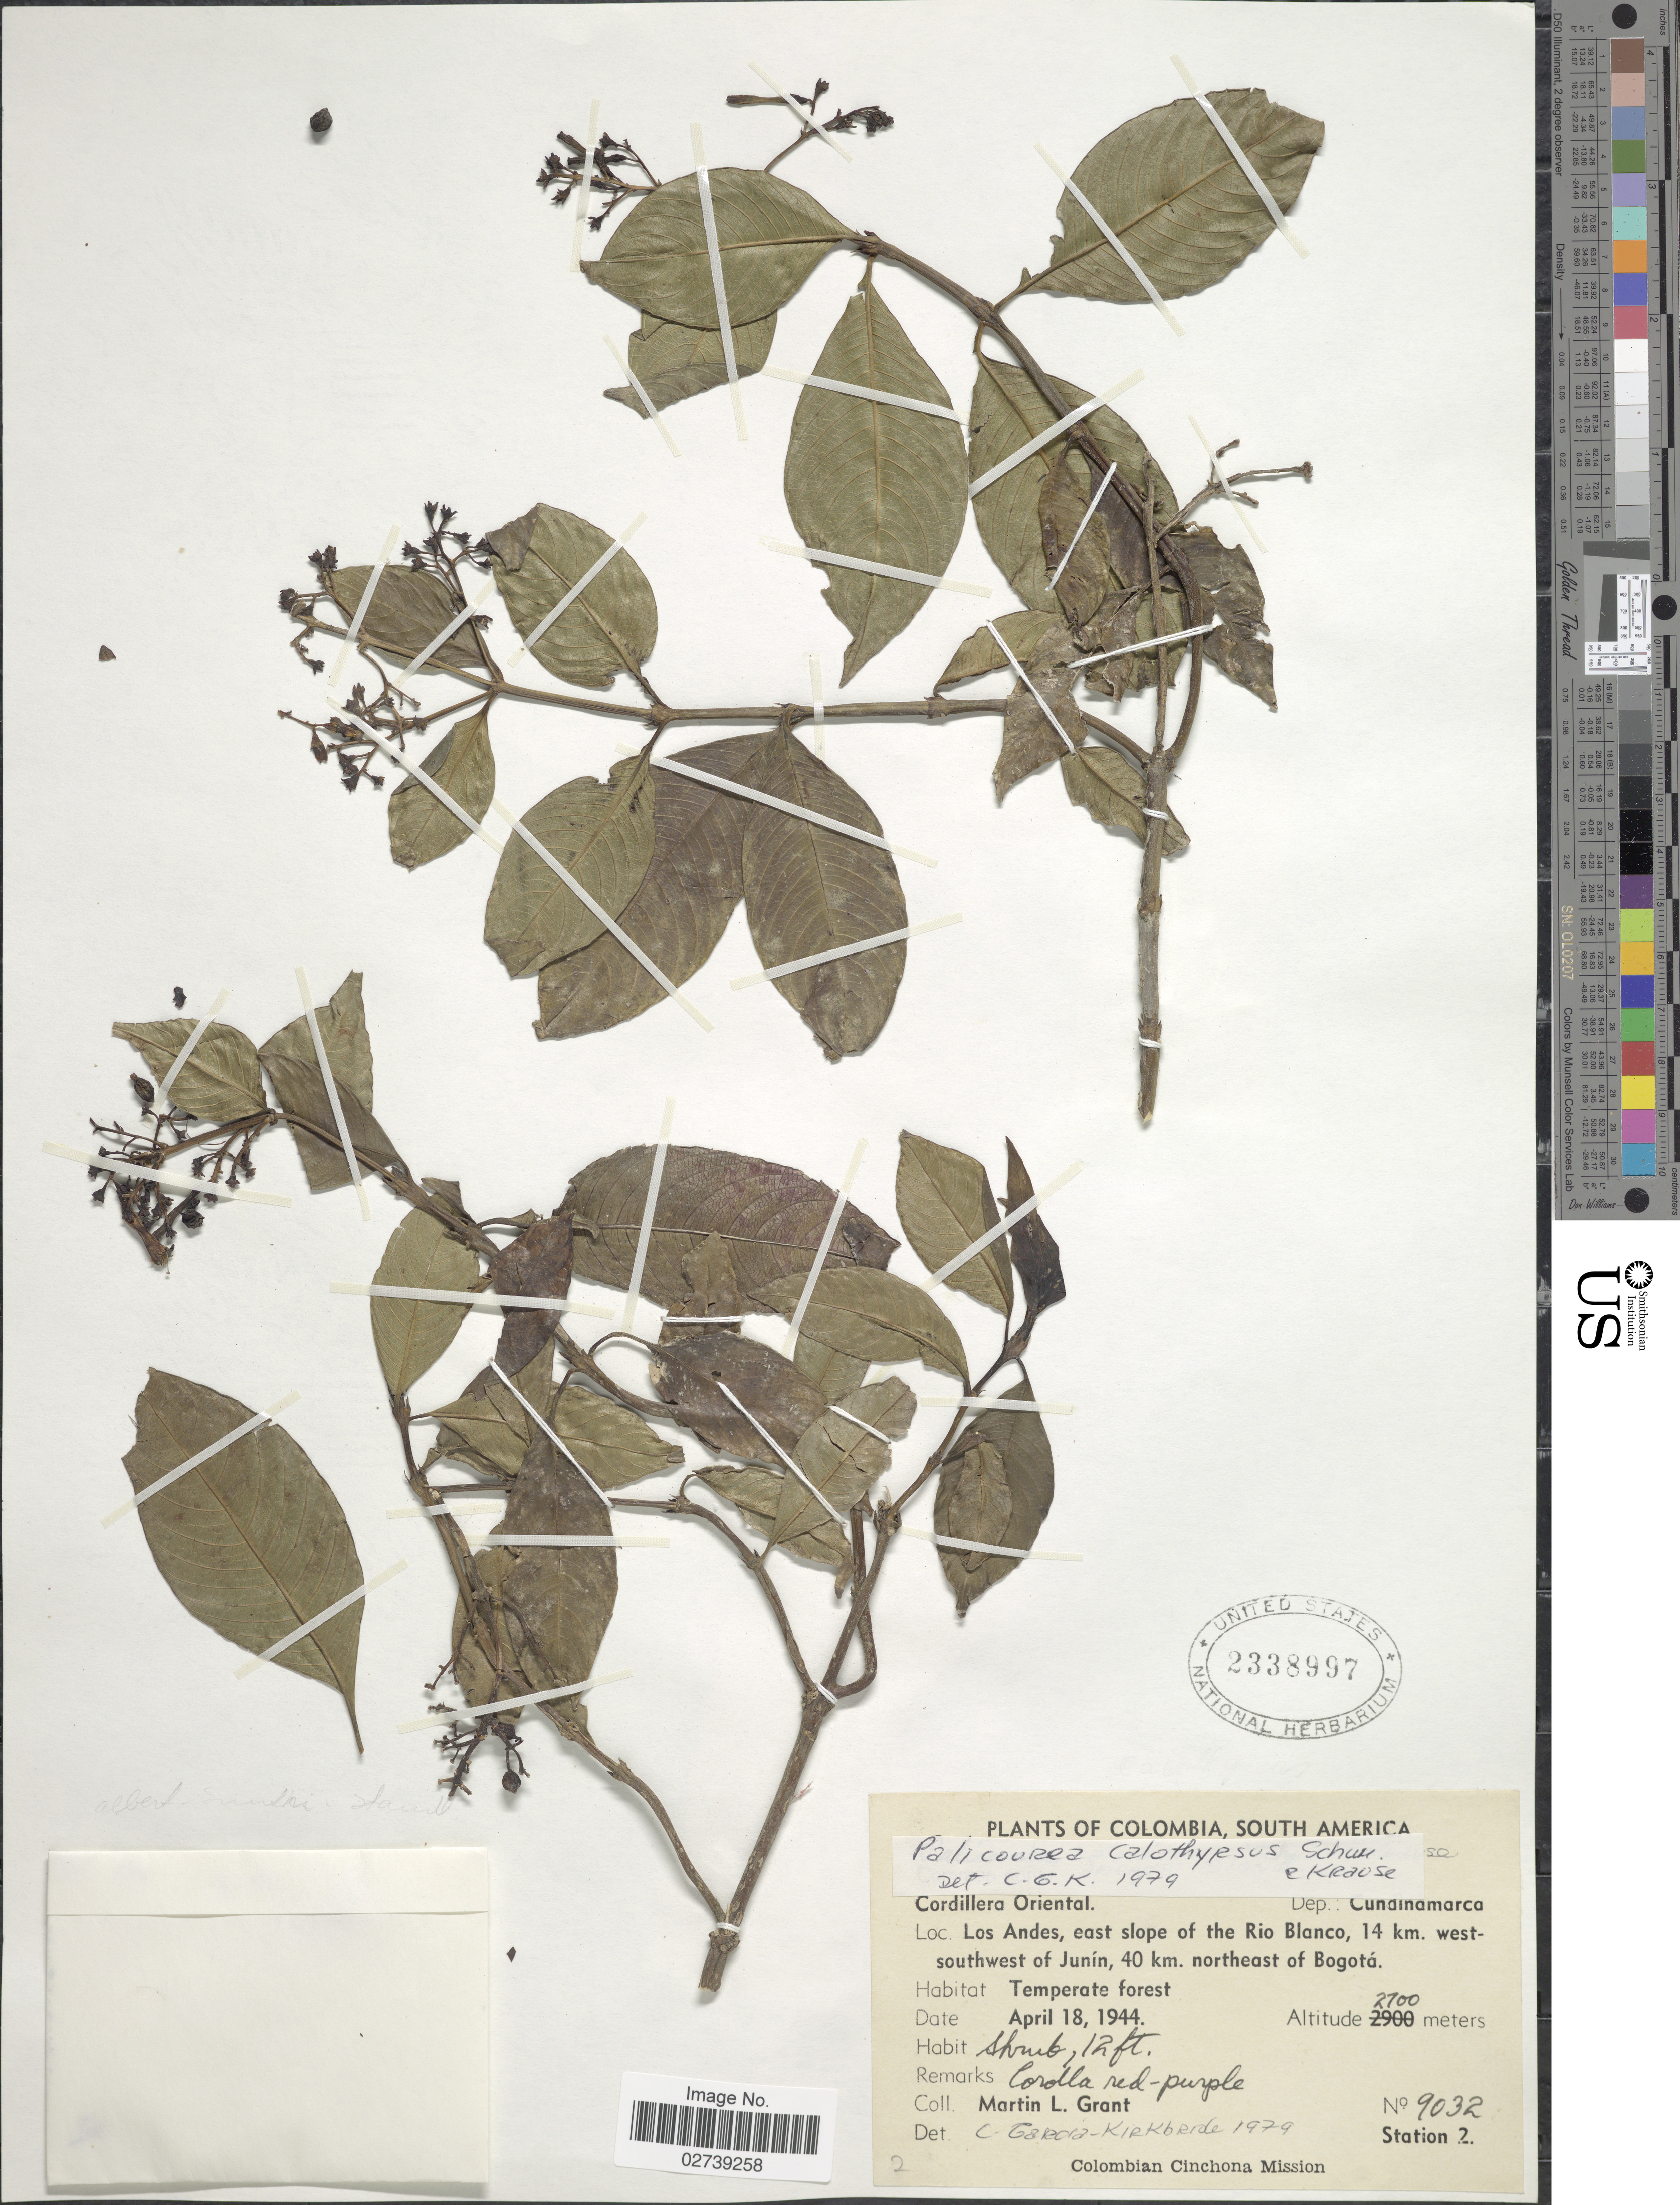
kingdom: Plantae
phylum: Tracheophyta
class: Magnoliopsida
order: Gentianales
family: Rubiaceae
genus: Palicourea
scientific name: Palicourea calothyrsus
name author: K. Schum. & K. Krause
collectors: M. L. Grant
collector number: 9032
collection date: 1944-04-18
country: Colombia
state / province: Cundinamarca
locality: Cordillera Oriental. Dep.: Cundinamarca. Los Andes, east slope of the Rio Blanco, 14 km. west-southwest of Junín, 40 km. northeast of Bogotá. Station 2.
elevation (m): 2700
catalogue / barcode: US 2338997